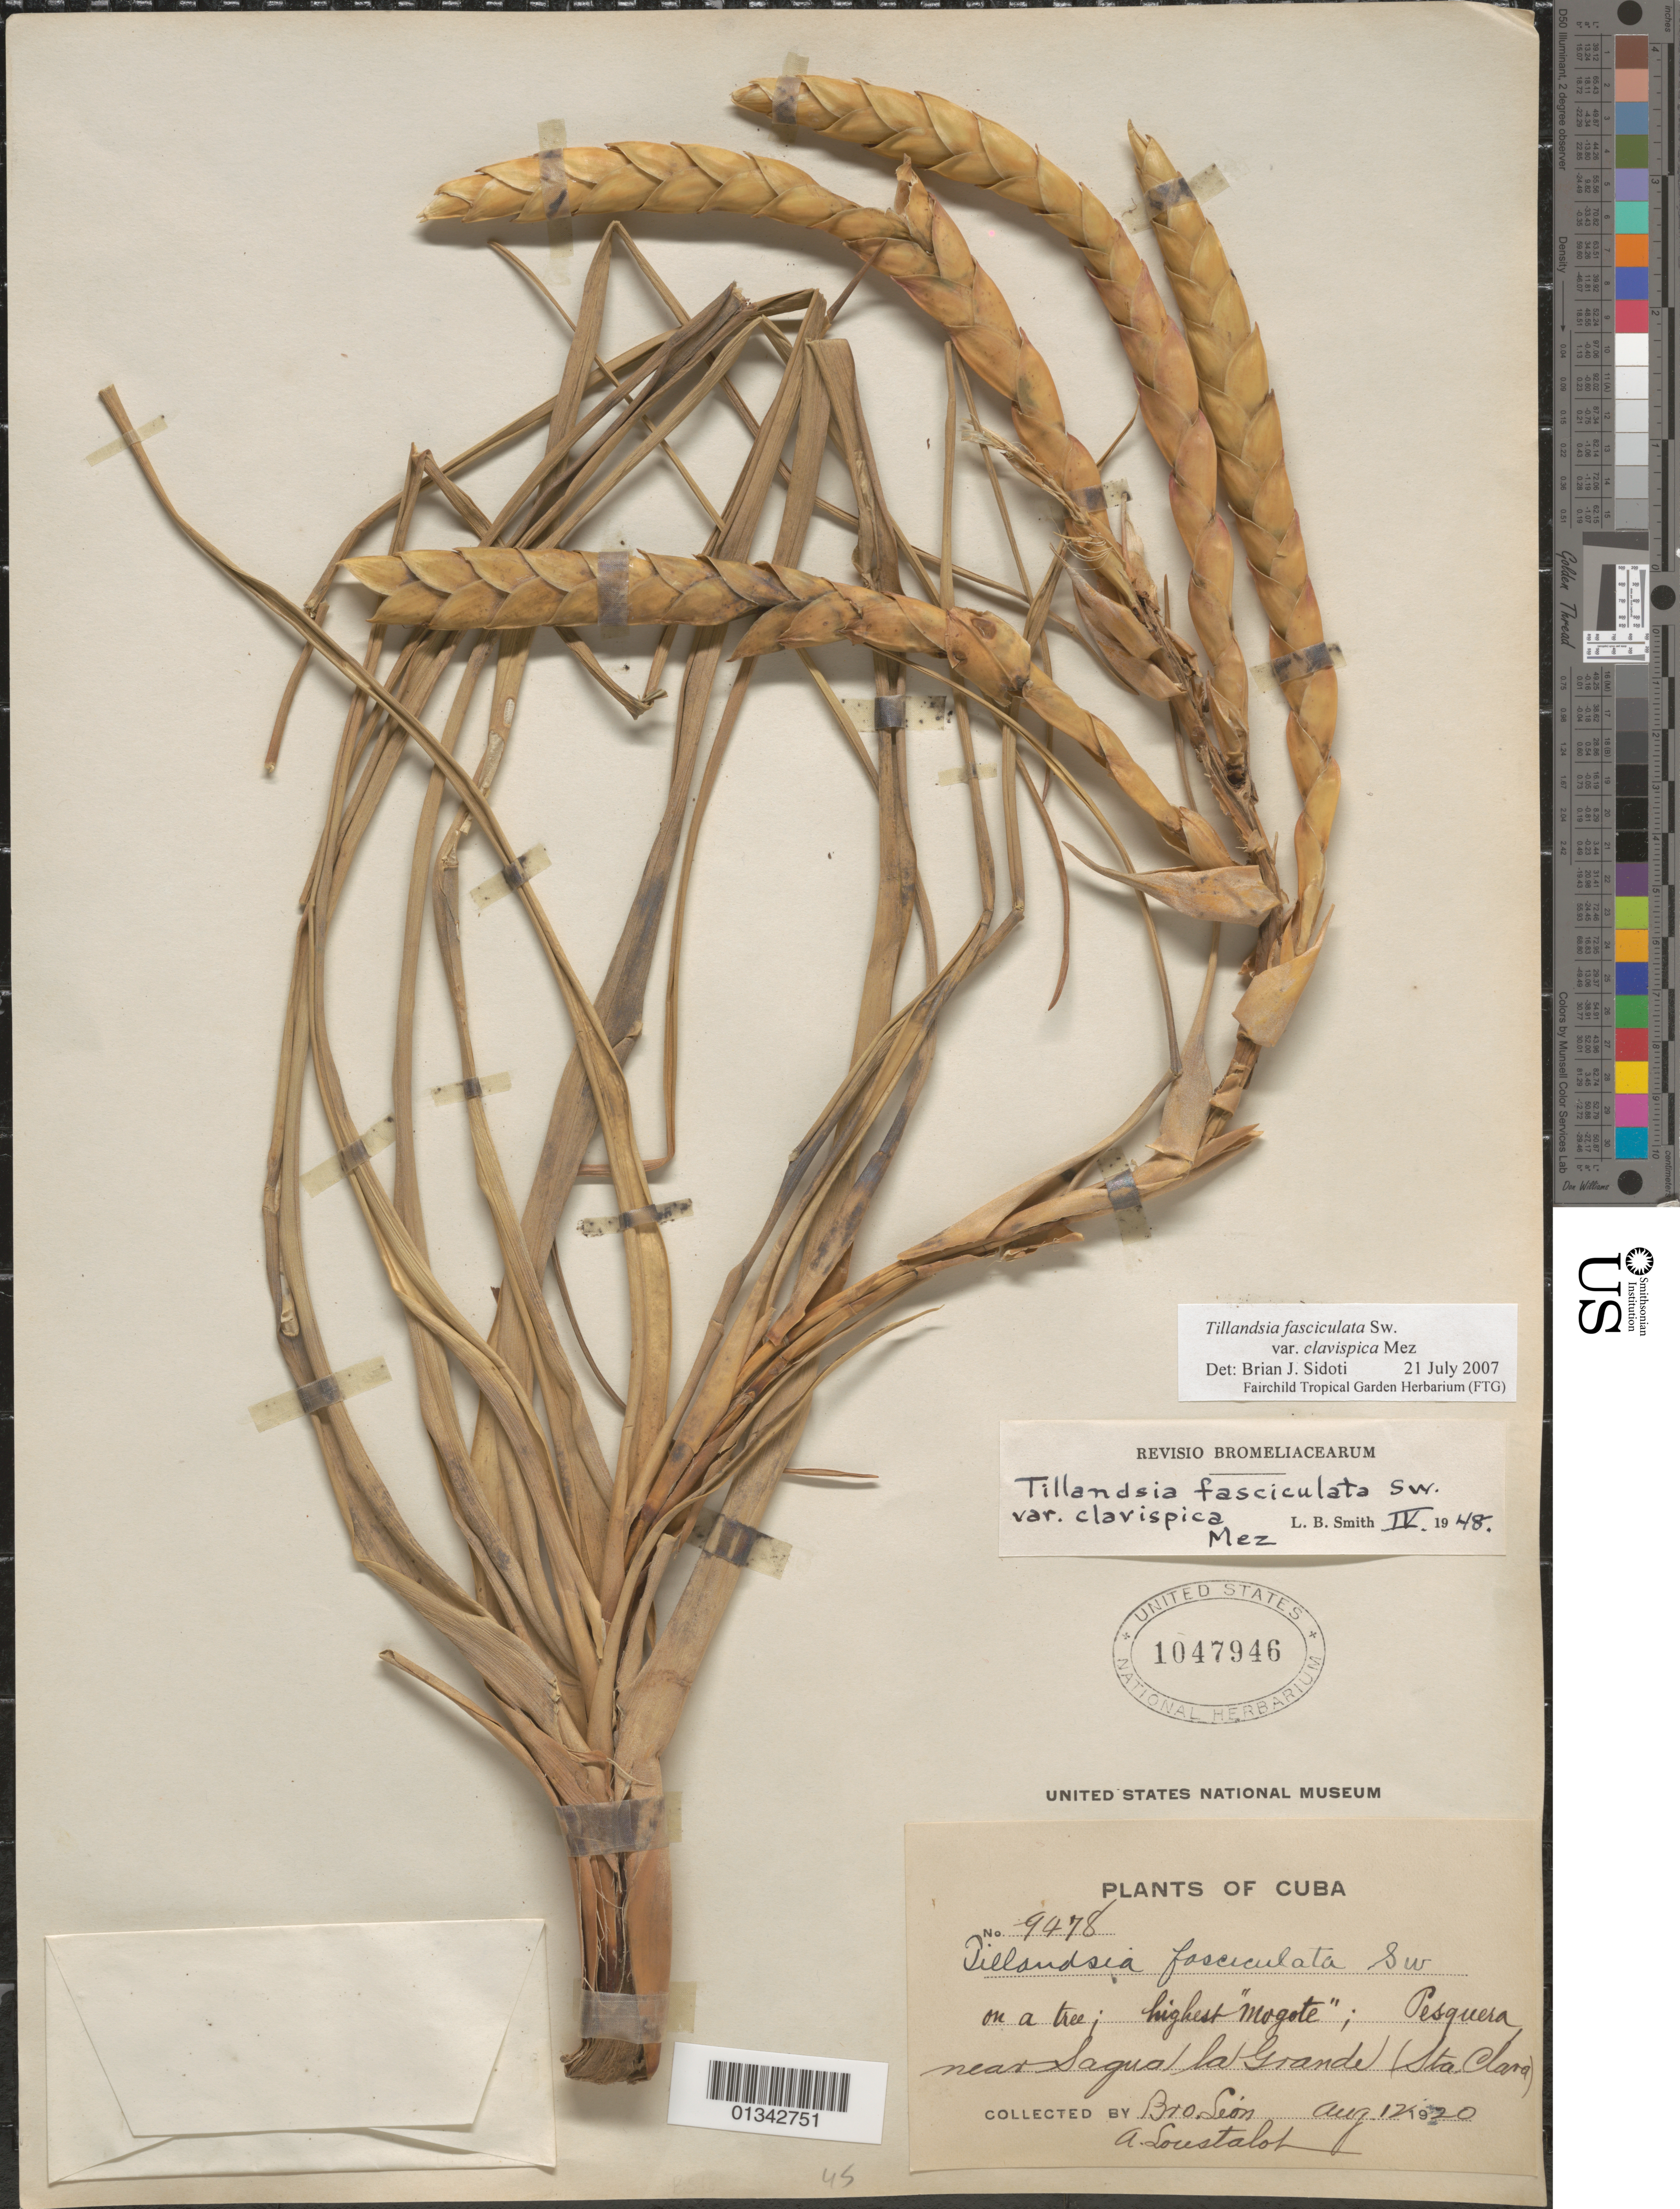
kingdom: Plantae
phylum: Tracheophyta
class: Liliopsida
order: Poales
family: Bromeliaceae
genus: Tillandsia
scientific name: Tillandsia fasciculata var. clavispica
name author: Mez in A. DC.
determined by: Sidoti, B. J.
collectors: Bro. León & A. Loustalot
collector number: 9478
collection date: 1920-08-12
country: Cuba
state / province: Villa Clara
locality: Santa Clara Prov., Pesquera near Sagua la Grande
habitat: On a tree; highest "mogote"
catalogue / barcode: US 1047946